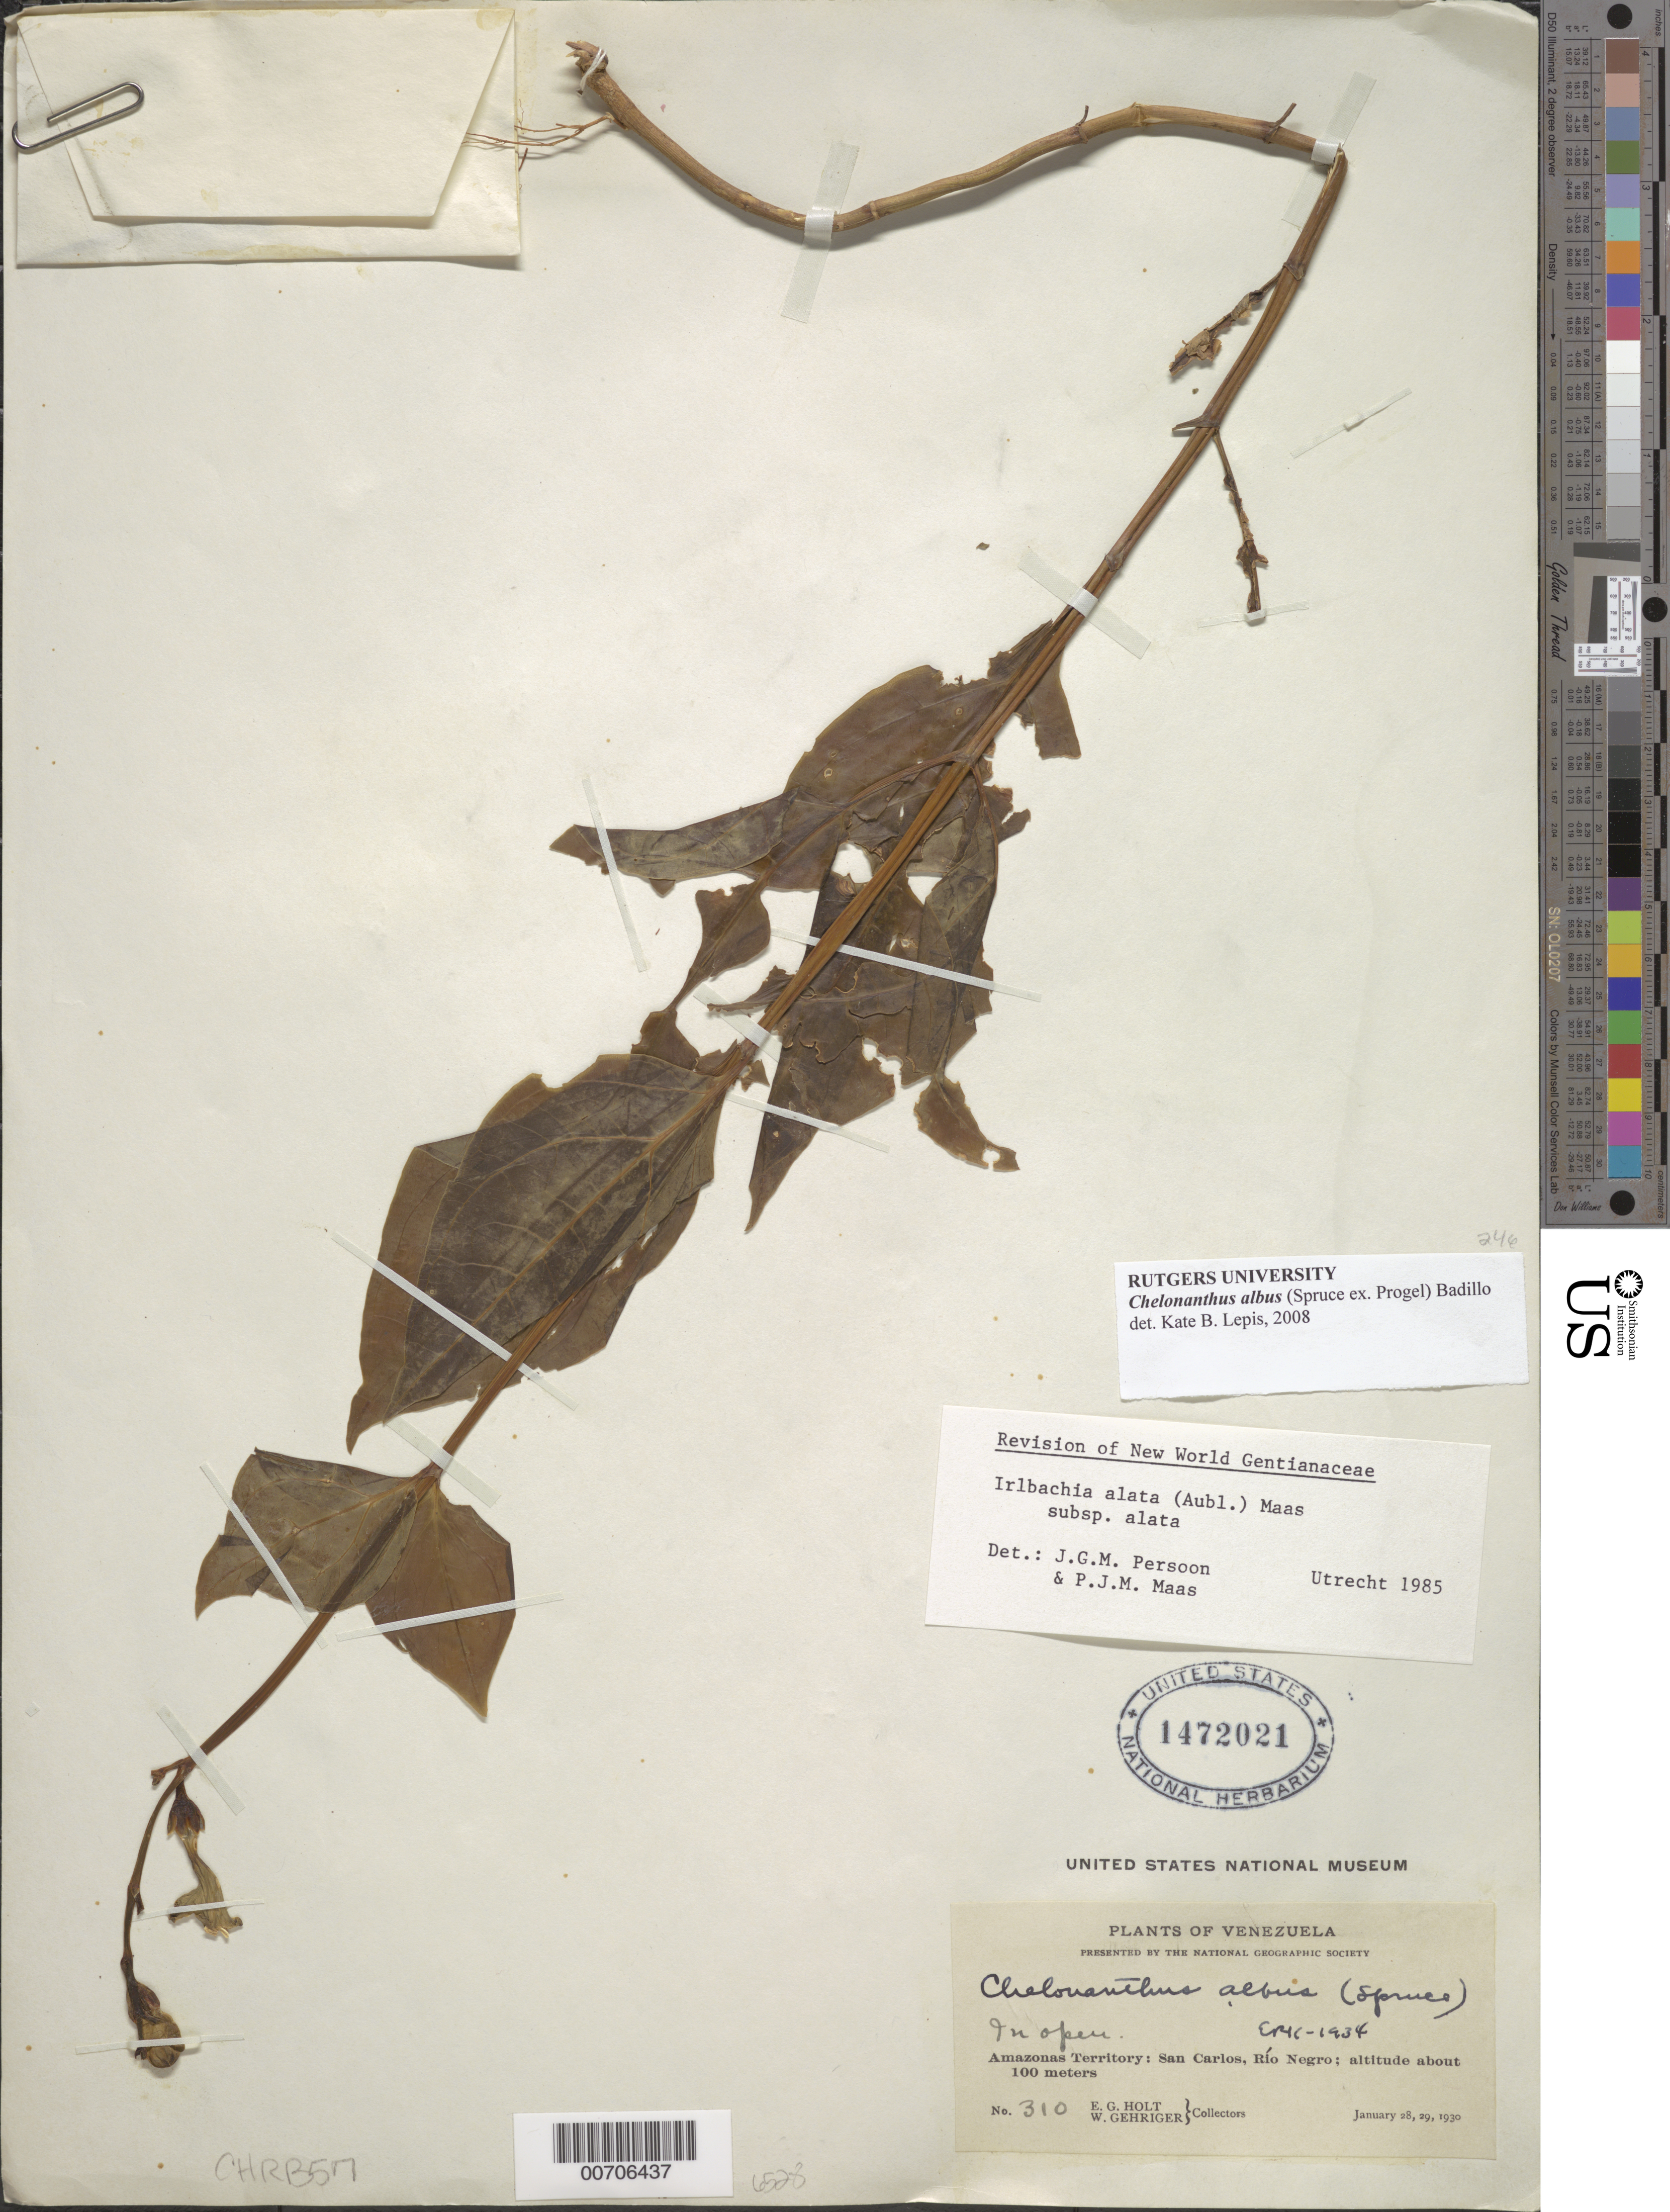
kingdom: Plantae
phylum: Tracheophyta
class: Magnoliopsida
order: Gentianales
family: Gentianaceae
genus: Chelonanthus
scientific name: Chelonanthus albus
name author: (Spruce ex Progel) V.M. Badillo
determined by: Lepis, Kate B.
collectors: E. Holt & W. Gehriger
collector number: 310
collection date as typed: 28-Jan-30 to 29-Jan-30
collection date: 1930-01-28/1930-01-29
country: Venezuela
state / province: Amazonas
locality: San Carlos de Río Negro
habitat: In open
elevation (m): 100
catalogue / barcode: US 1472021